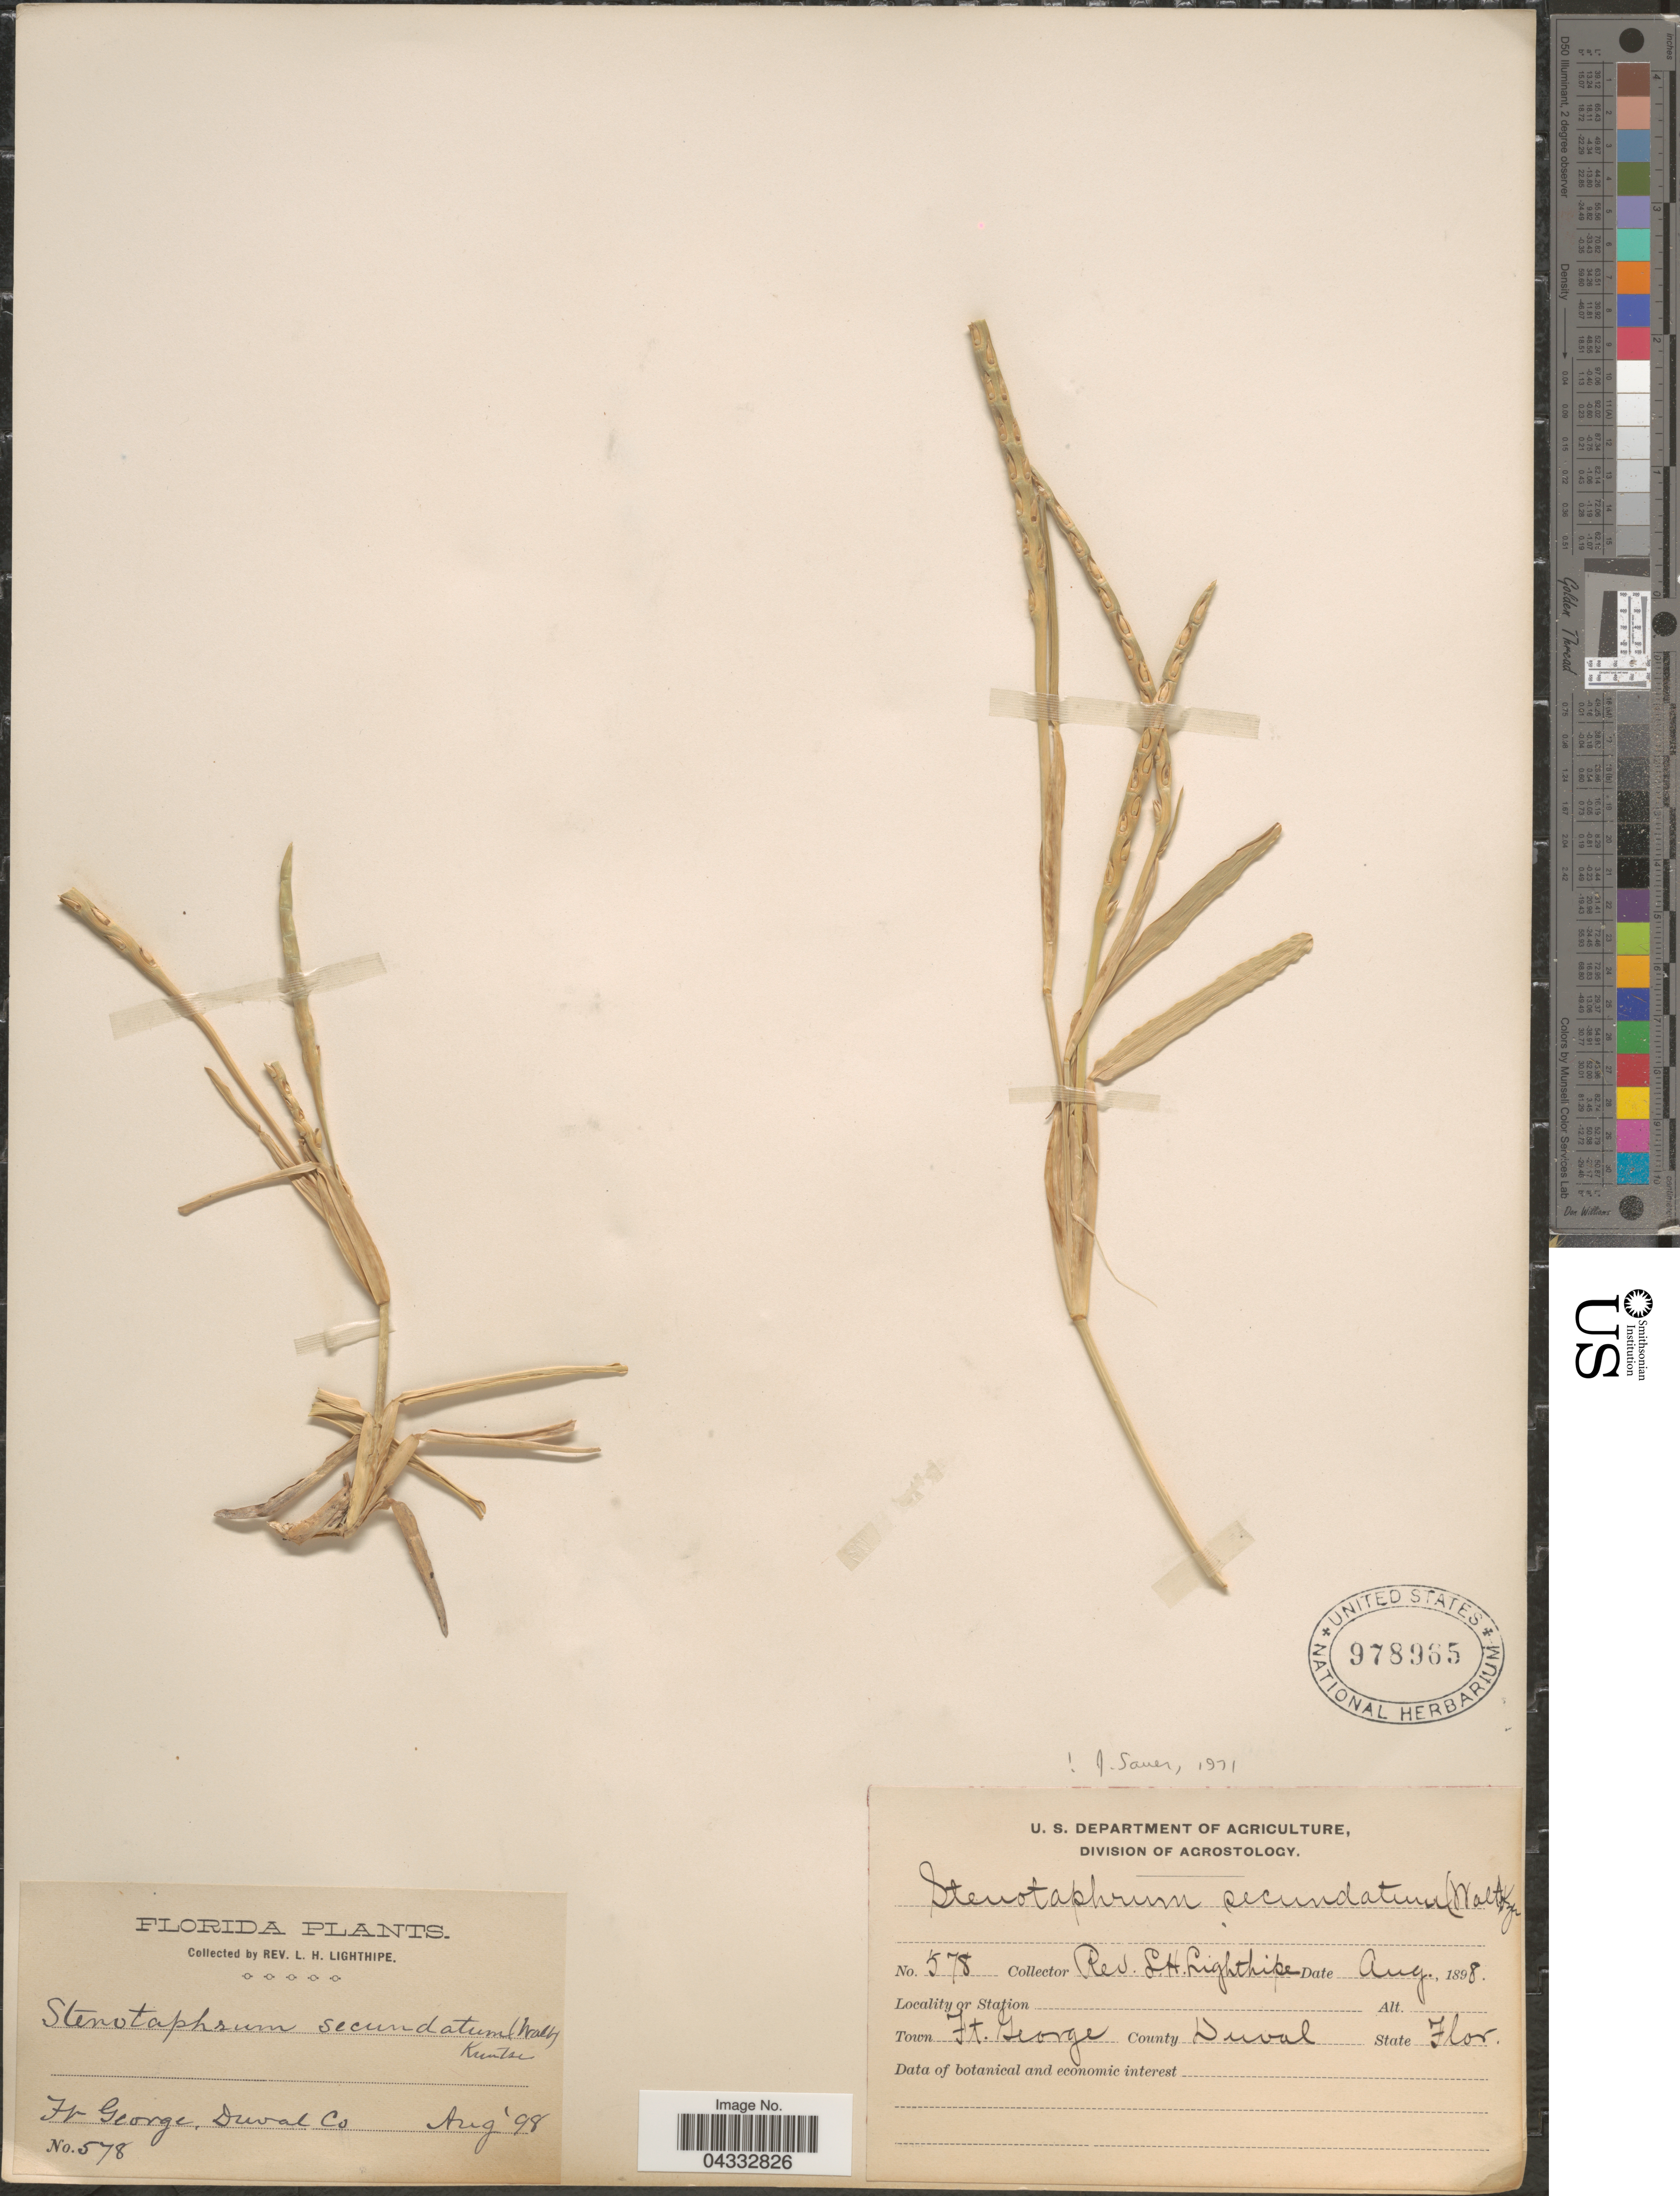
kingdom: Plantae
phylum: Tracheophyta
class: Liliopsida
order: Poales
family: Poaceae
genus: Stenotaphrum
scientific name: Stenotaphrum secundatum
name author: (Walter) Kuntze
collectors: Rev. L. H. Lighthipe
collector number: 578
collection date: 1898-08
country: United States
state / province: Florida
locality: Town Ft. George. County Duval.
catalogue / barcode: US 978965